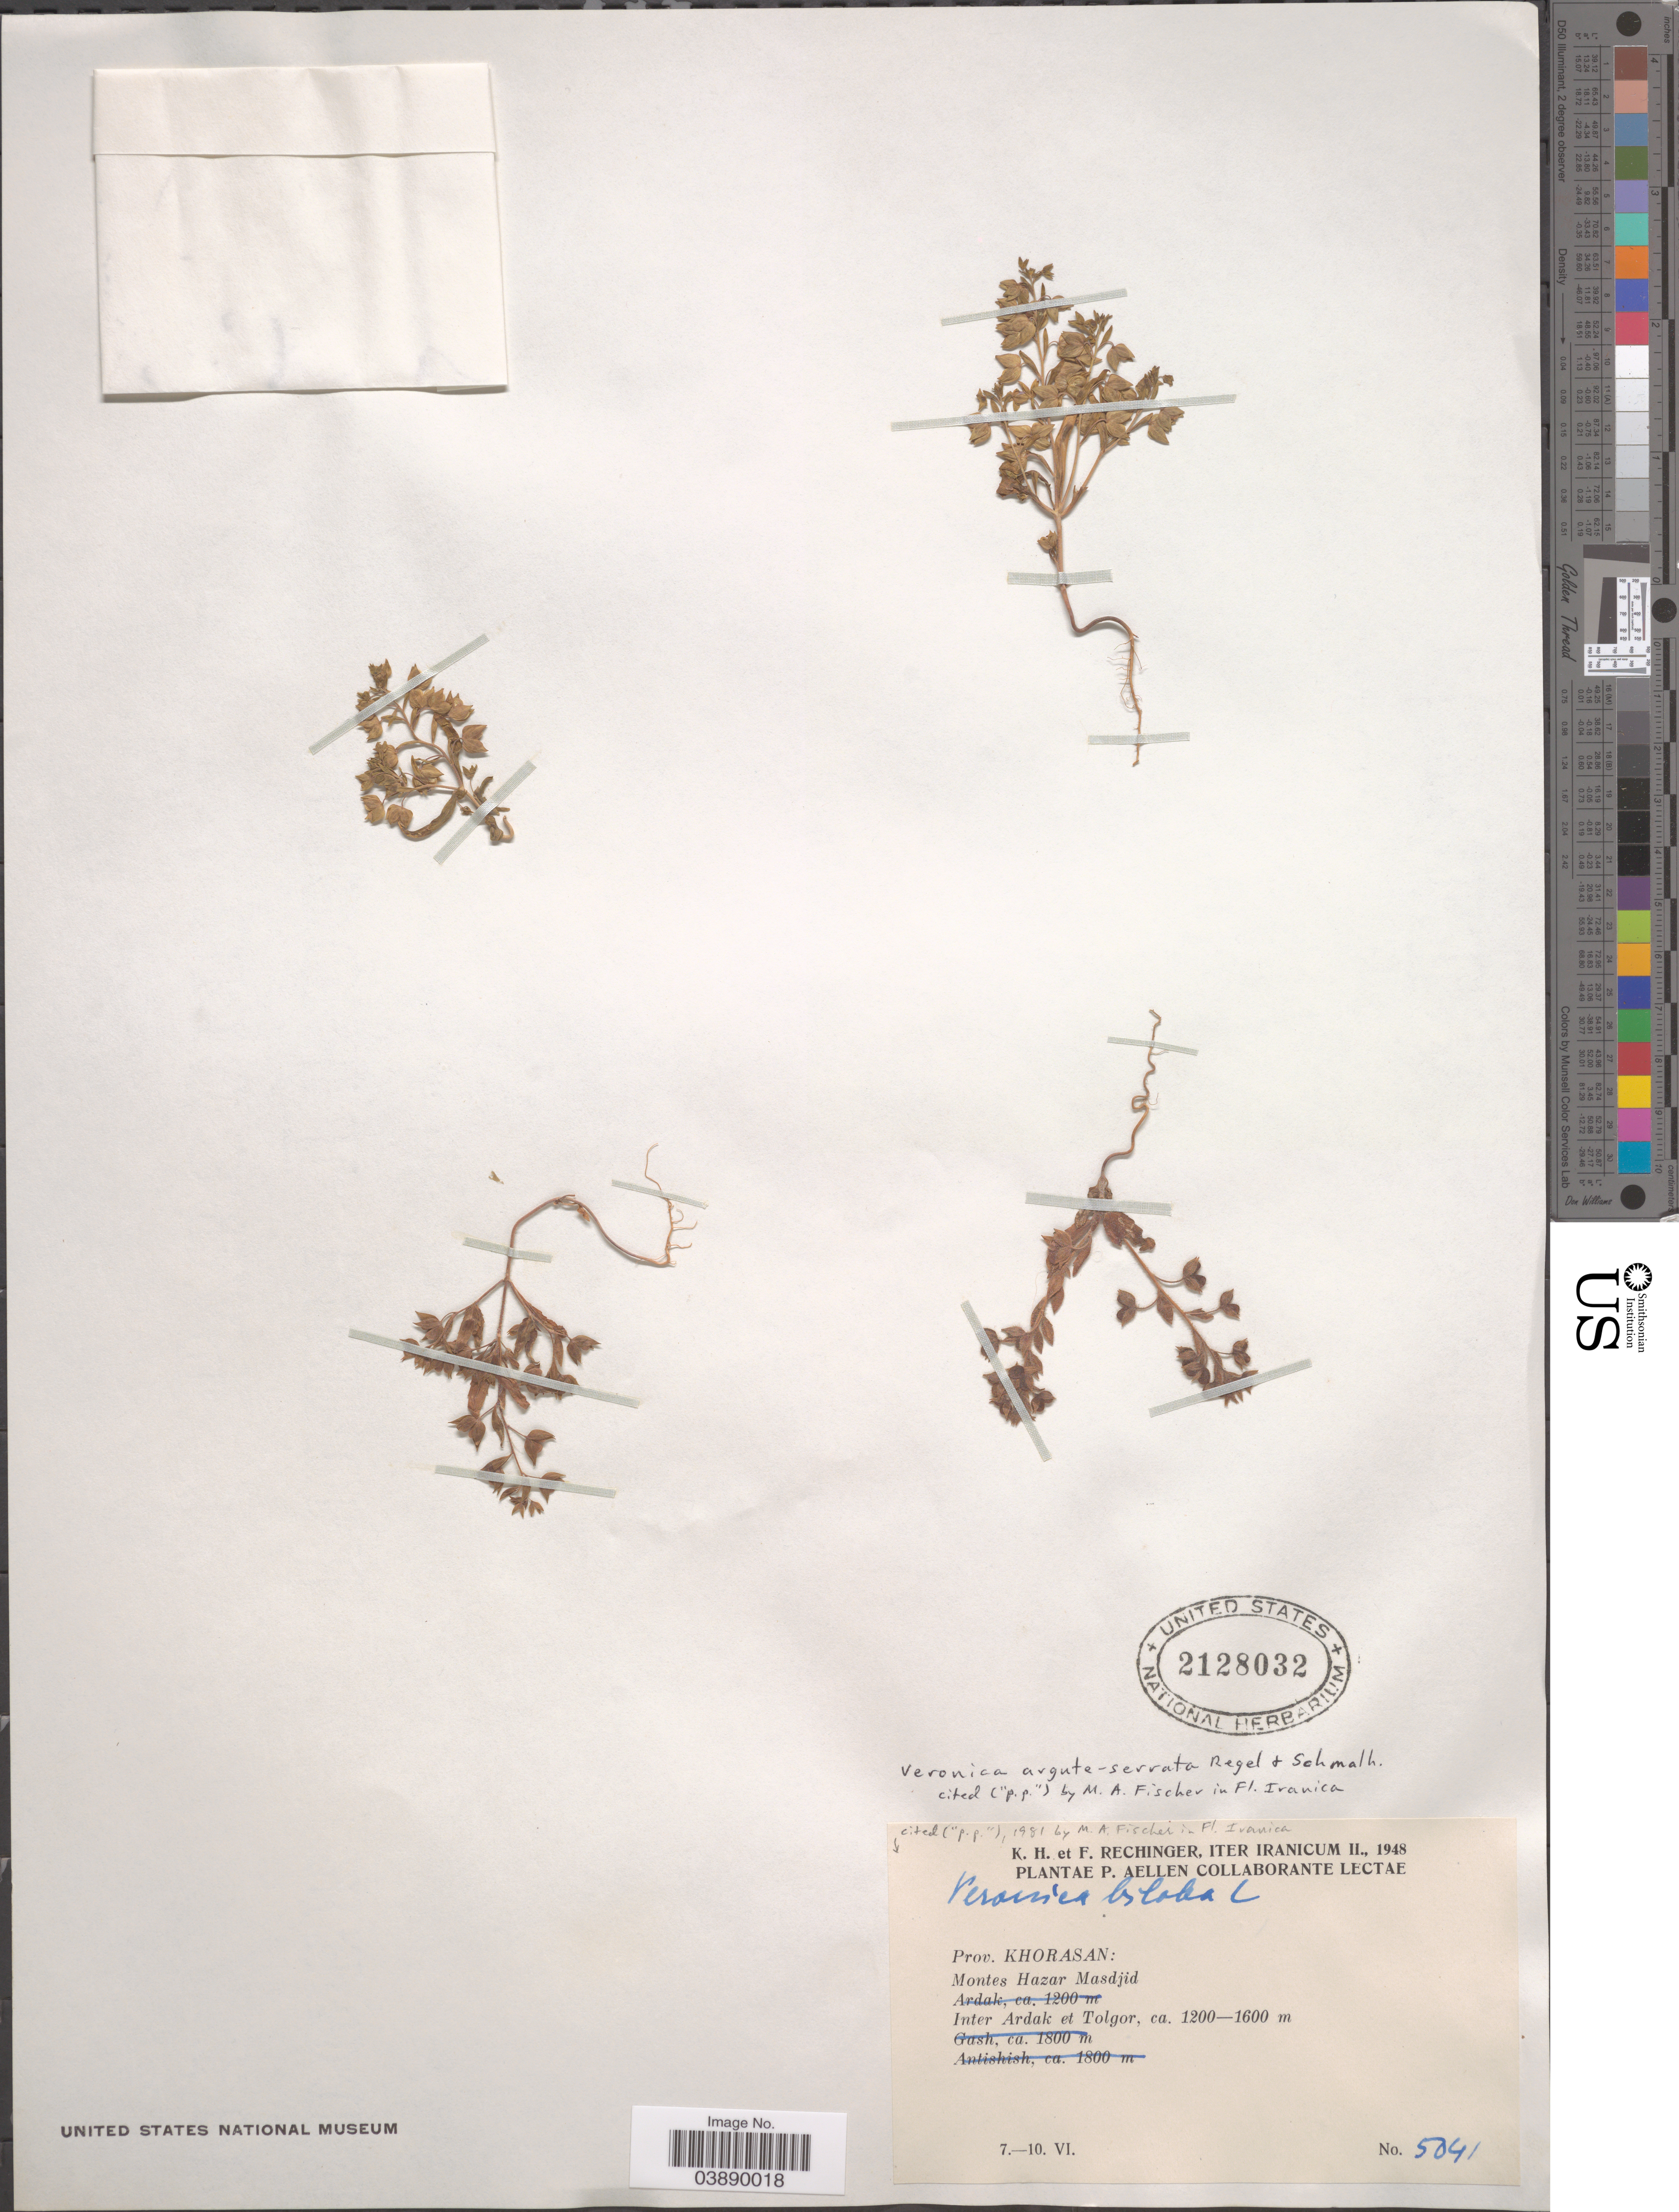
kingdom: Plantae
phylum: Tracheophyta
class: Magnoliopsida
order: Lamiales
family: Plantaginaceae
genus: Veronica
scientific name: Veronica biloba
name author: Schreb. ex L.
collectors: K. H. Rechinger & F. Rechinger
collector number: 5041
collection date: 1948-06-07/1948-06-10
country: Iran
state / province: Khorasan [obsolete]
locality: Montes Hazar Masdjid. Inter Ardak et Tolgor.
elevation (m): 1200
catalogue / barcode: US 2128032